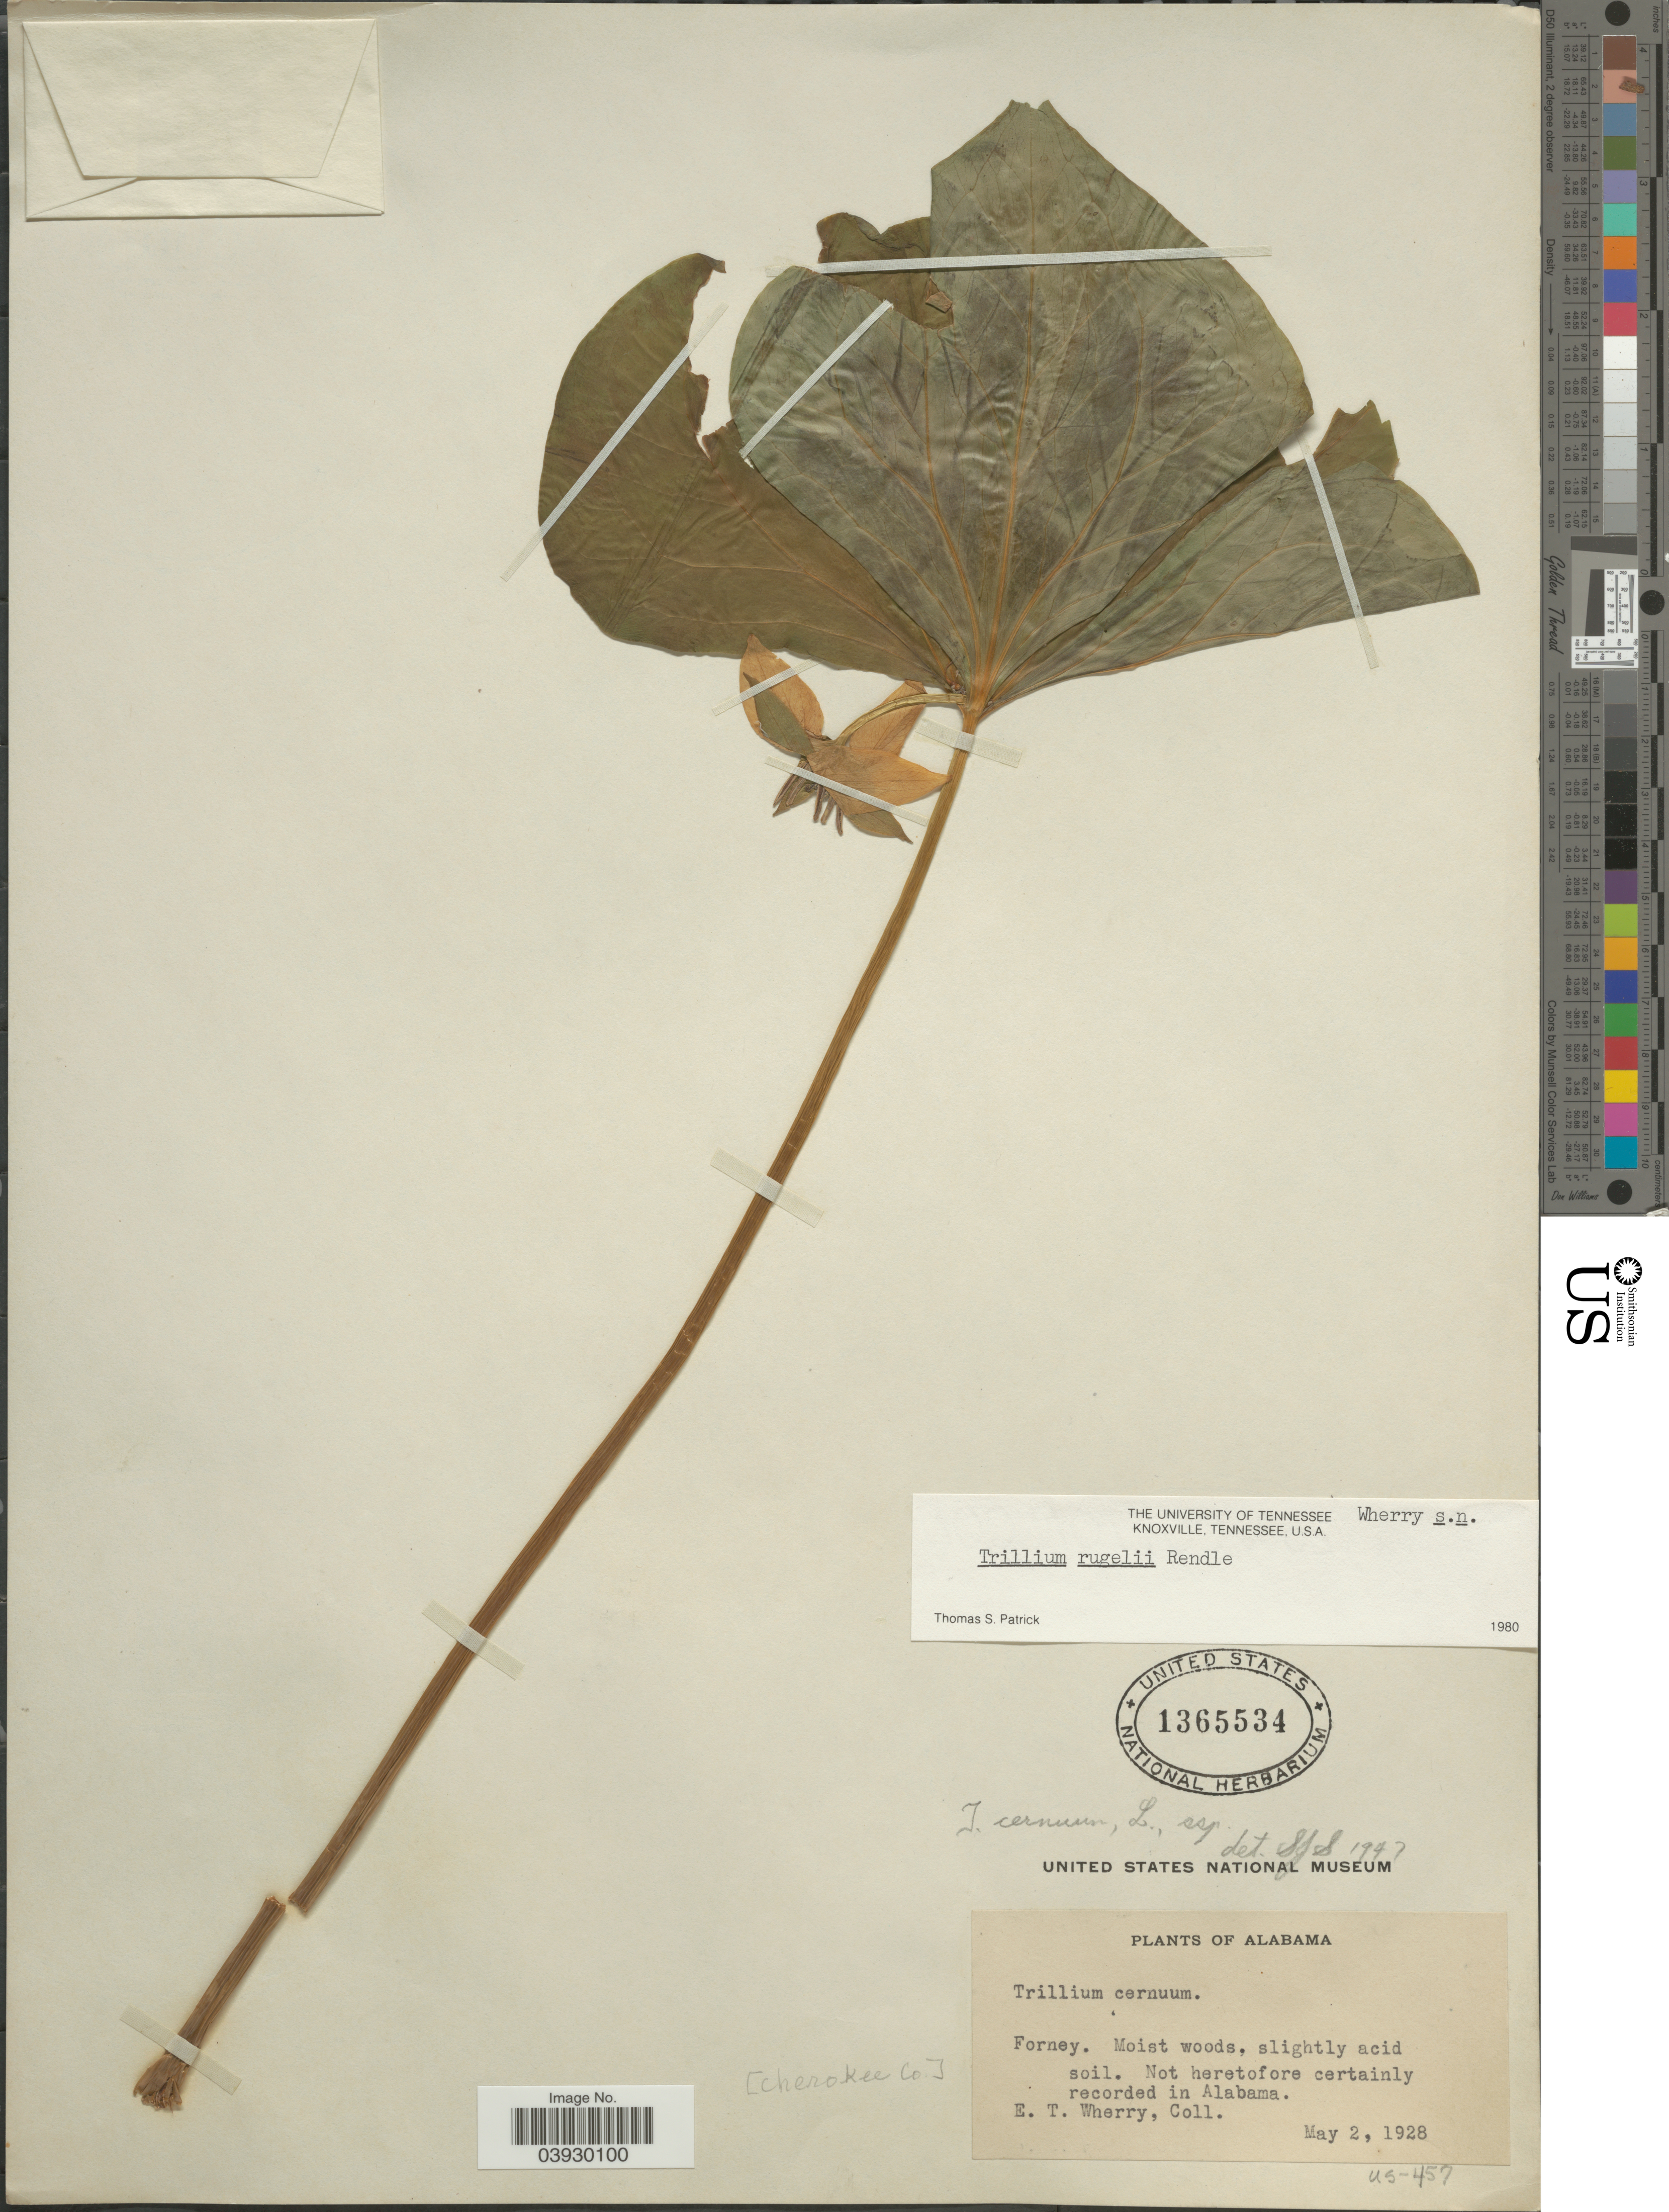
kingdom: Plantae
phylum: Tracheophyta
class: Liliopsida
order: Liliales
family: Melanthiaceae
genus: Trillium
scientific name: Trillium rugelii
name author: Rendle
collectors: E. T. Wherry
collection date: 1928-05-02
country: United States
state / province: Alabama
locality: [Cherokee Co]. Forney.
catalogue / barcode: US 1365534